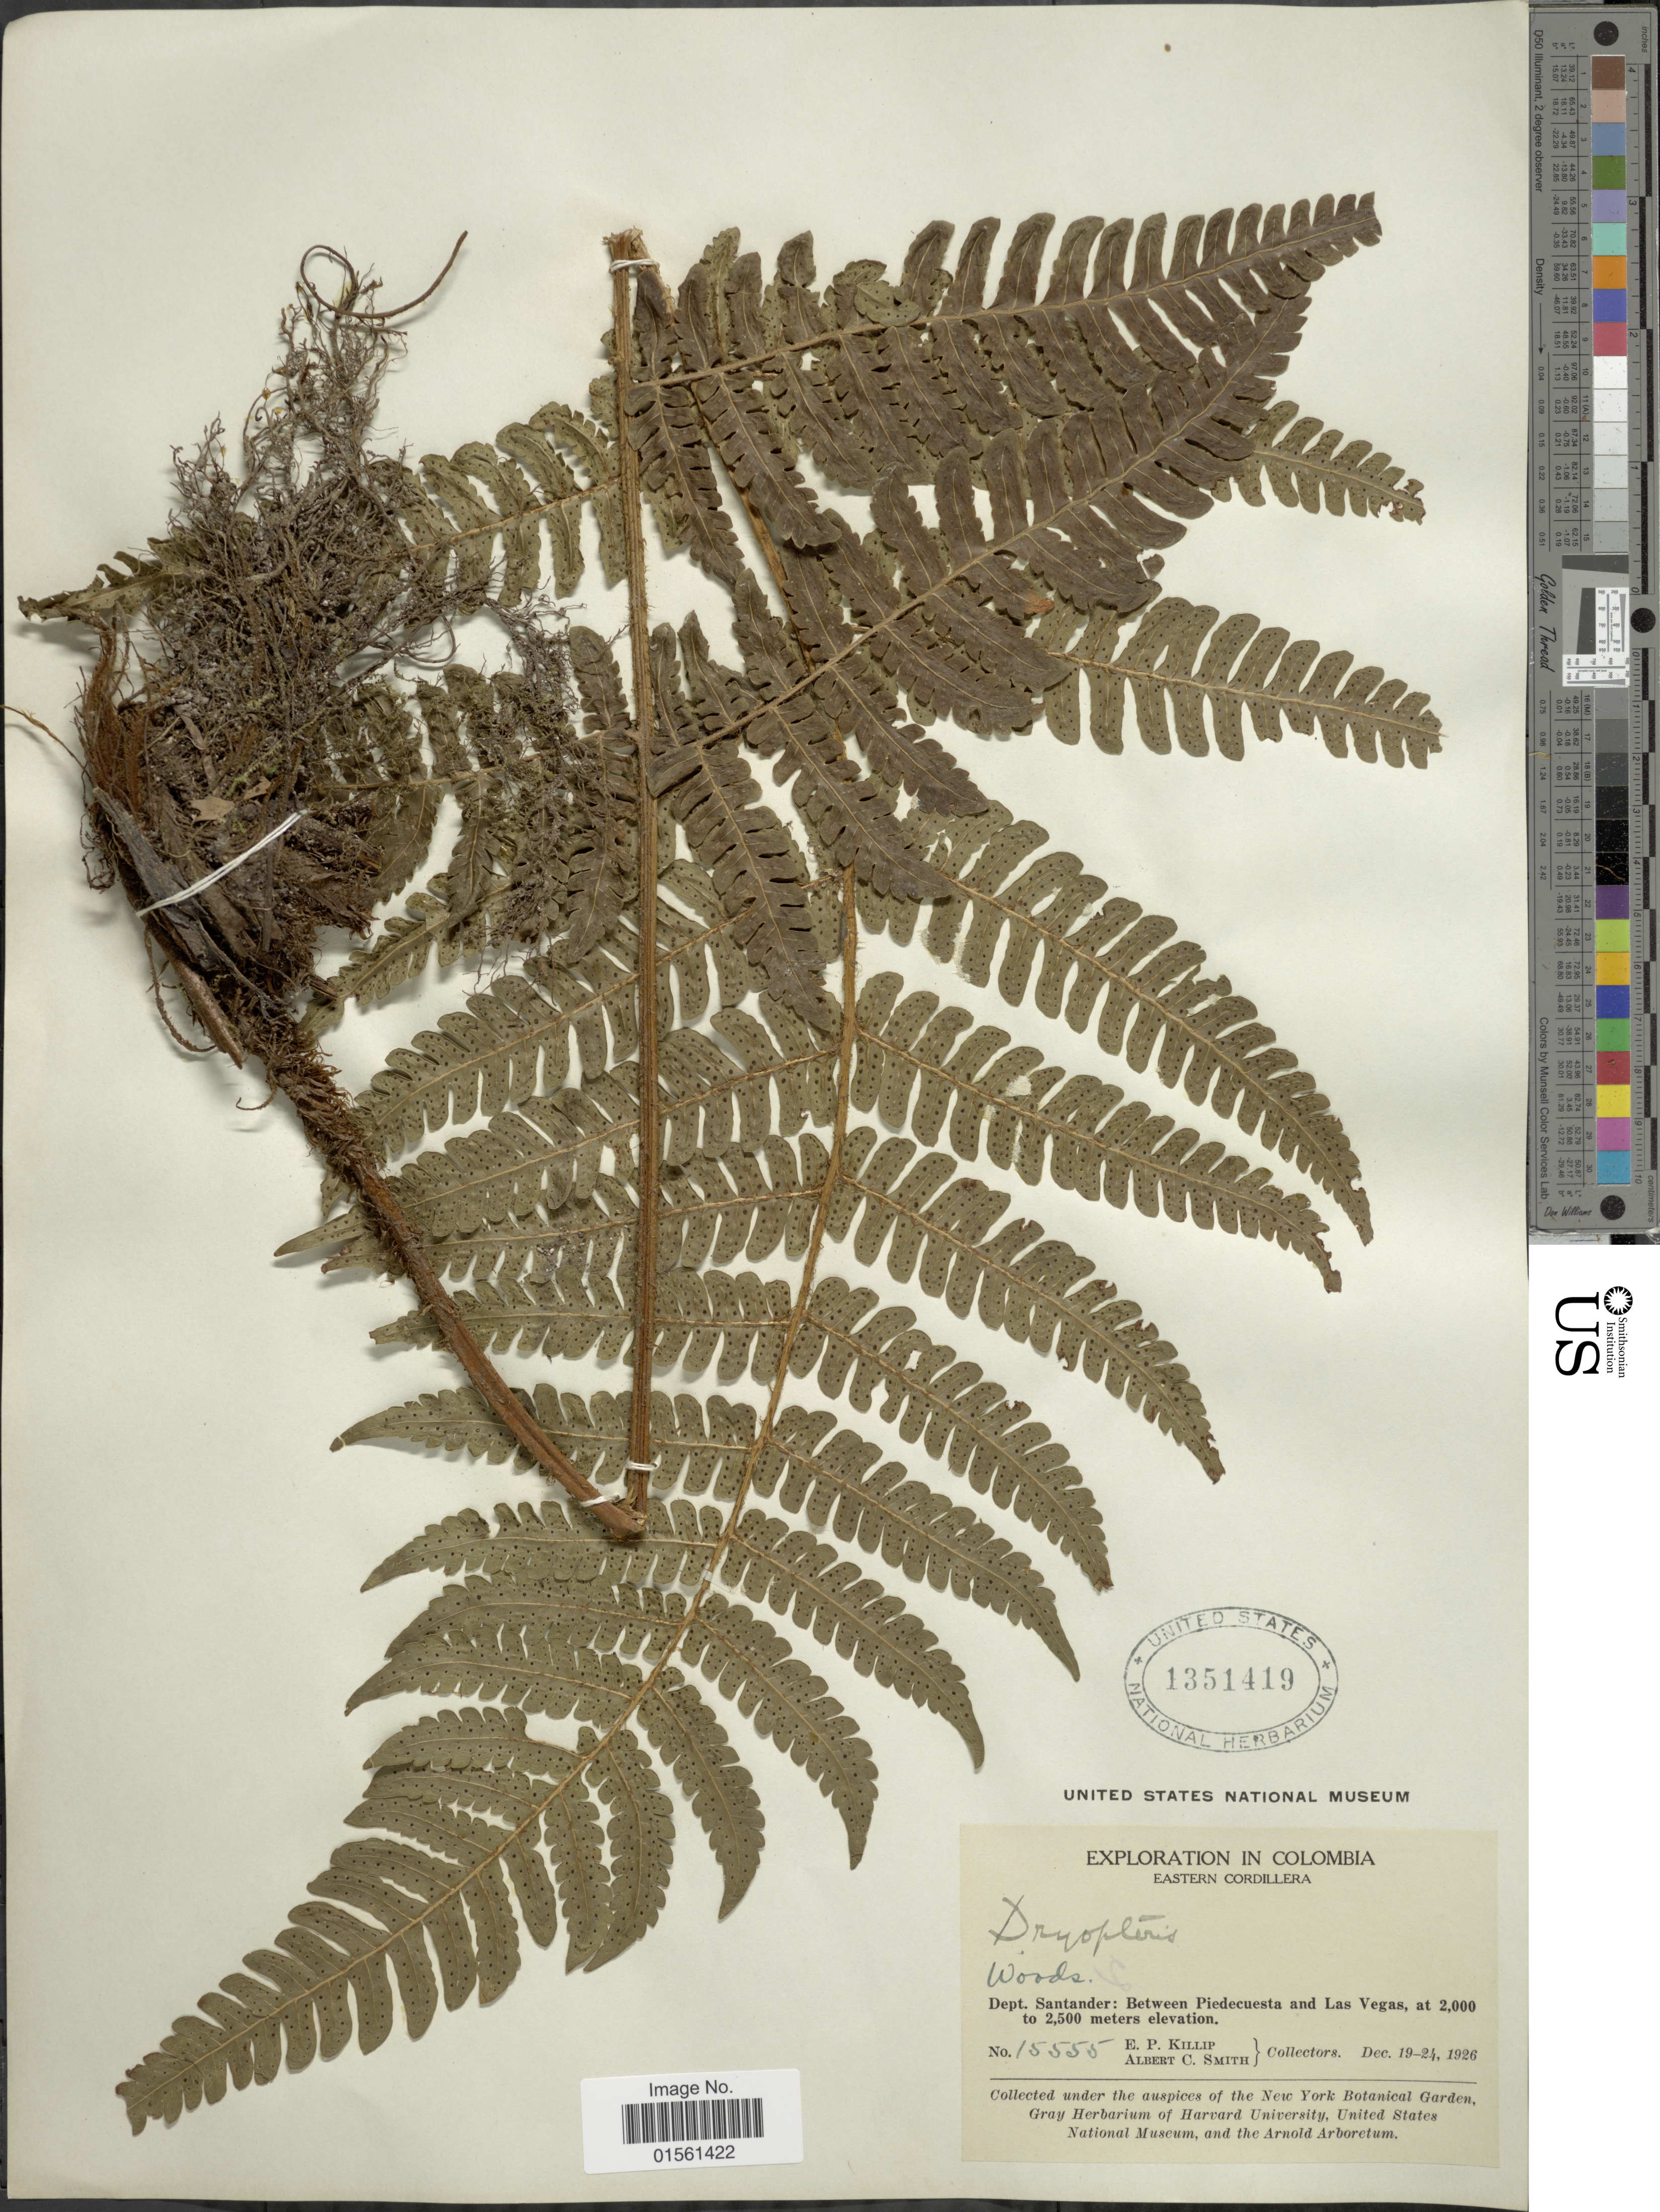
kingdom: Plantae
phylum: Tracheophyta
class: Polypodiopsida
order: Polypodiales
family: Dryopteridaceae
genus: Megalastrum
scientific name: Megalastrum mollicomum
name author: (C. Chr.) A.R. Sm. & R.C. Moran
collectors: E. P. Killip & A. C. Smith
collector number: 15555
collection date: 1926-12-19/1926-12-24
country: Colombia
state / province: Santander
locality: Eastern Cordillera, Dept. Santander: Between Piedecuesta and Las Vegas.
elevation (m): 200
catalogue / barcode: US 1351419